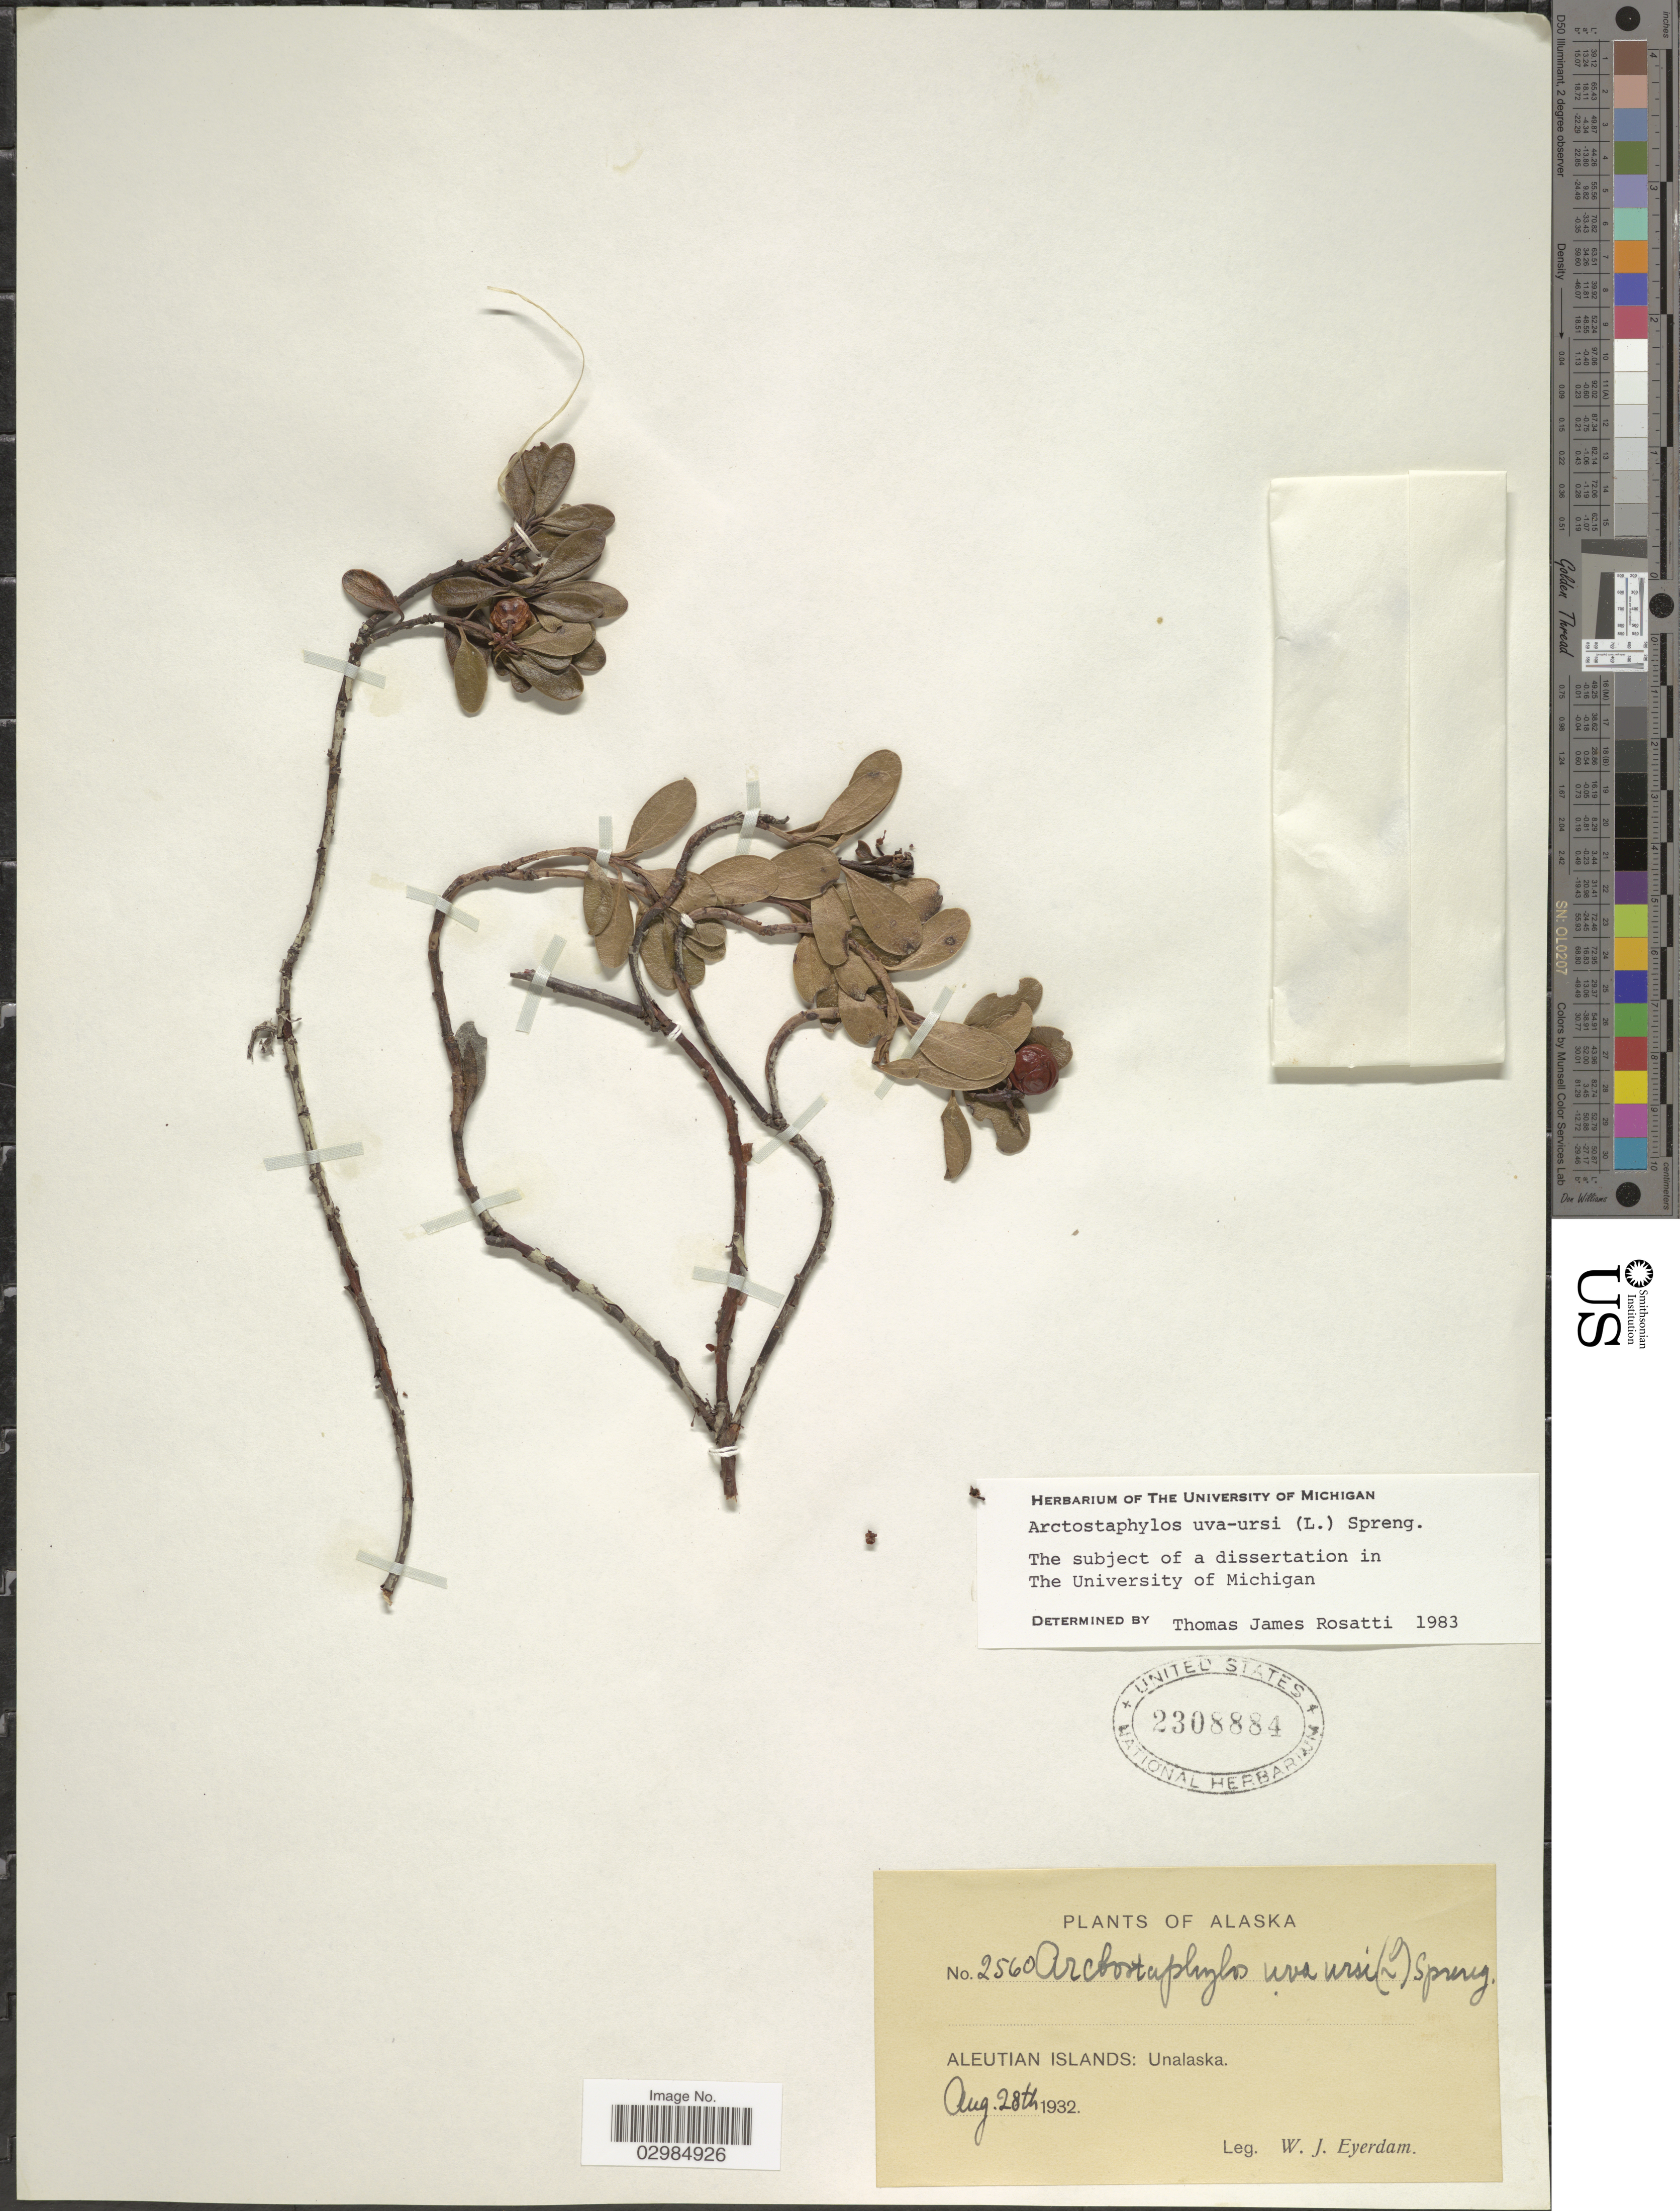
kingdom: Plantae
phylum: Tracheophyta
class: Magnoliopsida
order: Ericales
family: Ericaceae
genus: Arctostaphylos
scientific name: Arctostaphylos uva-ursi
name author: (L.) Spreng.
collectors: W. J. Eyerdam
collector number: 2560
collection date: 1932-08-28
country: United States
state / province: Alaska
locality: Aleutian Islands: Unalaska.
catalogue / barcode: US 2308884